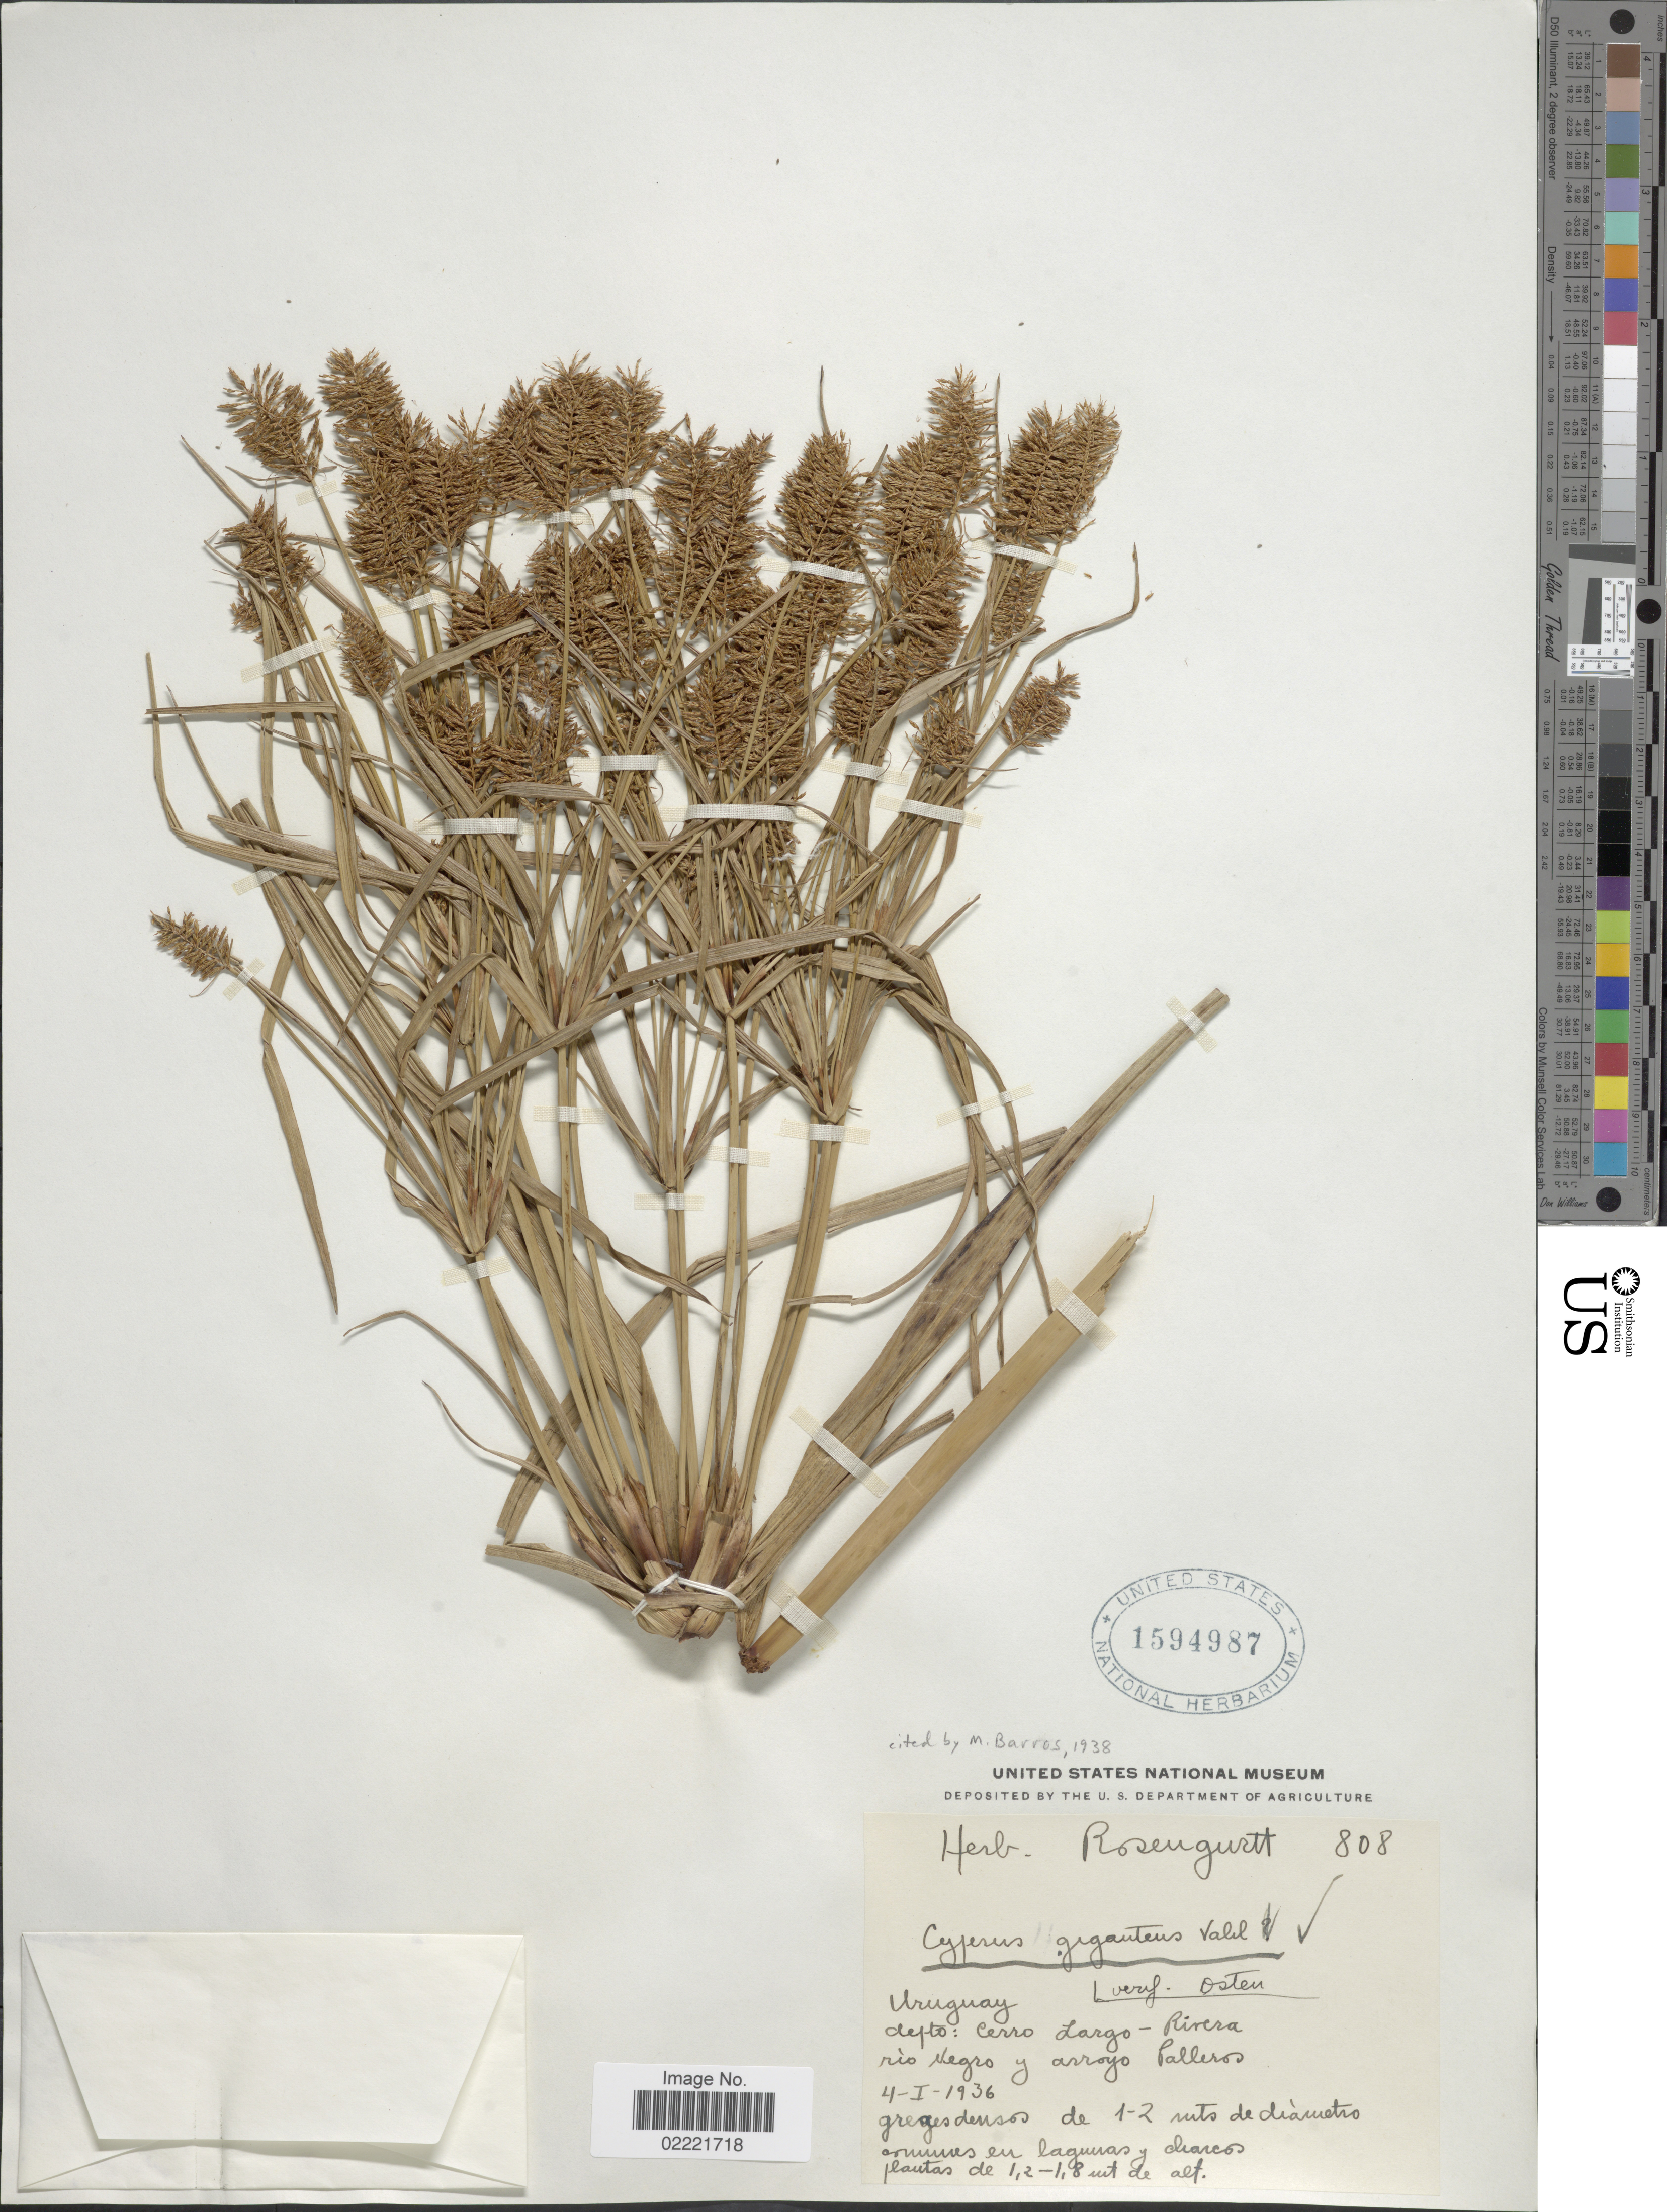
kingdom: Plantae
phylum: Tracheophyta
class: Liliopsida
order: Poales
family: Cyperaceae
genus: Cyperus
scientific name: Cyperus giganteus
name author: Vahl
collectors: ex herb. Rosengurtt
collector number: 808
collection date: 1936-03-04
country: Uruguay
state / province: Cerro Largo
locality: Rivera río Negro y arroyo Palleros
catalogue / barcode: US 1594987